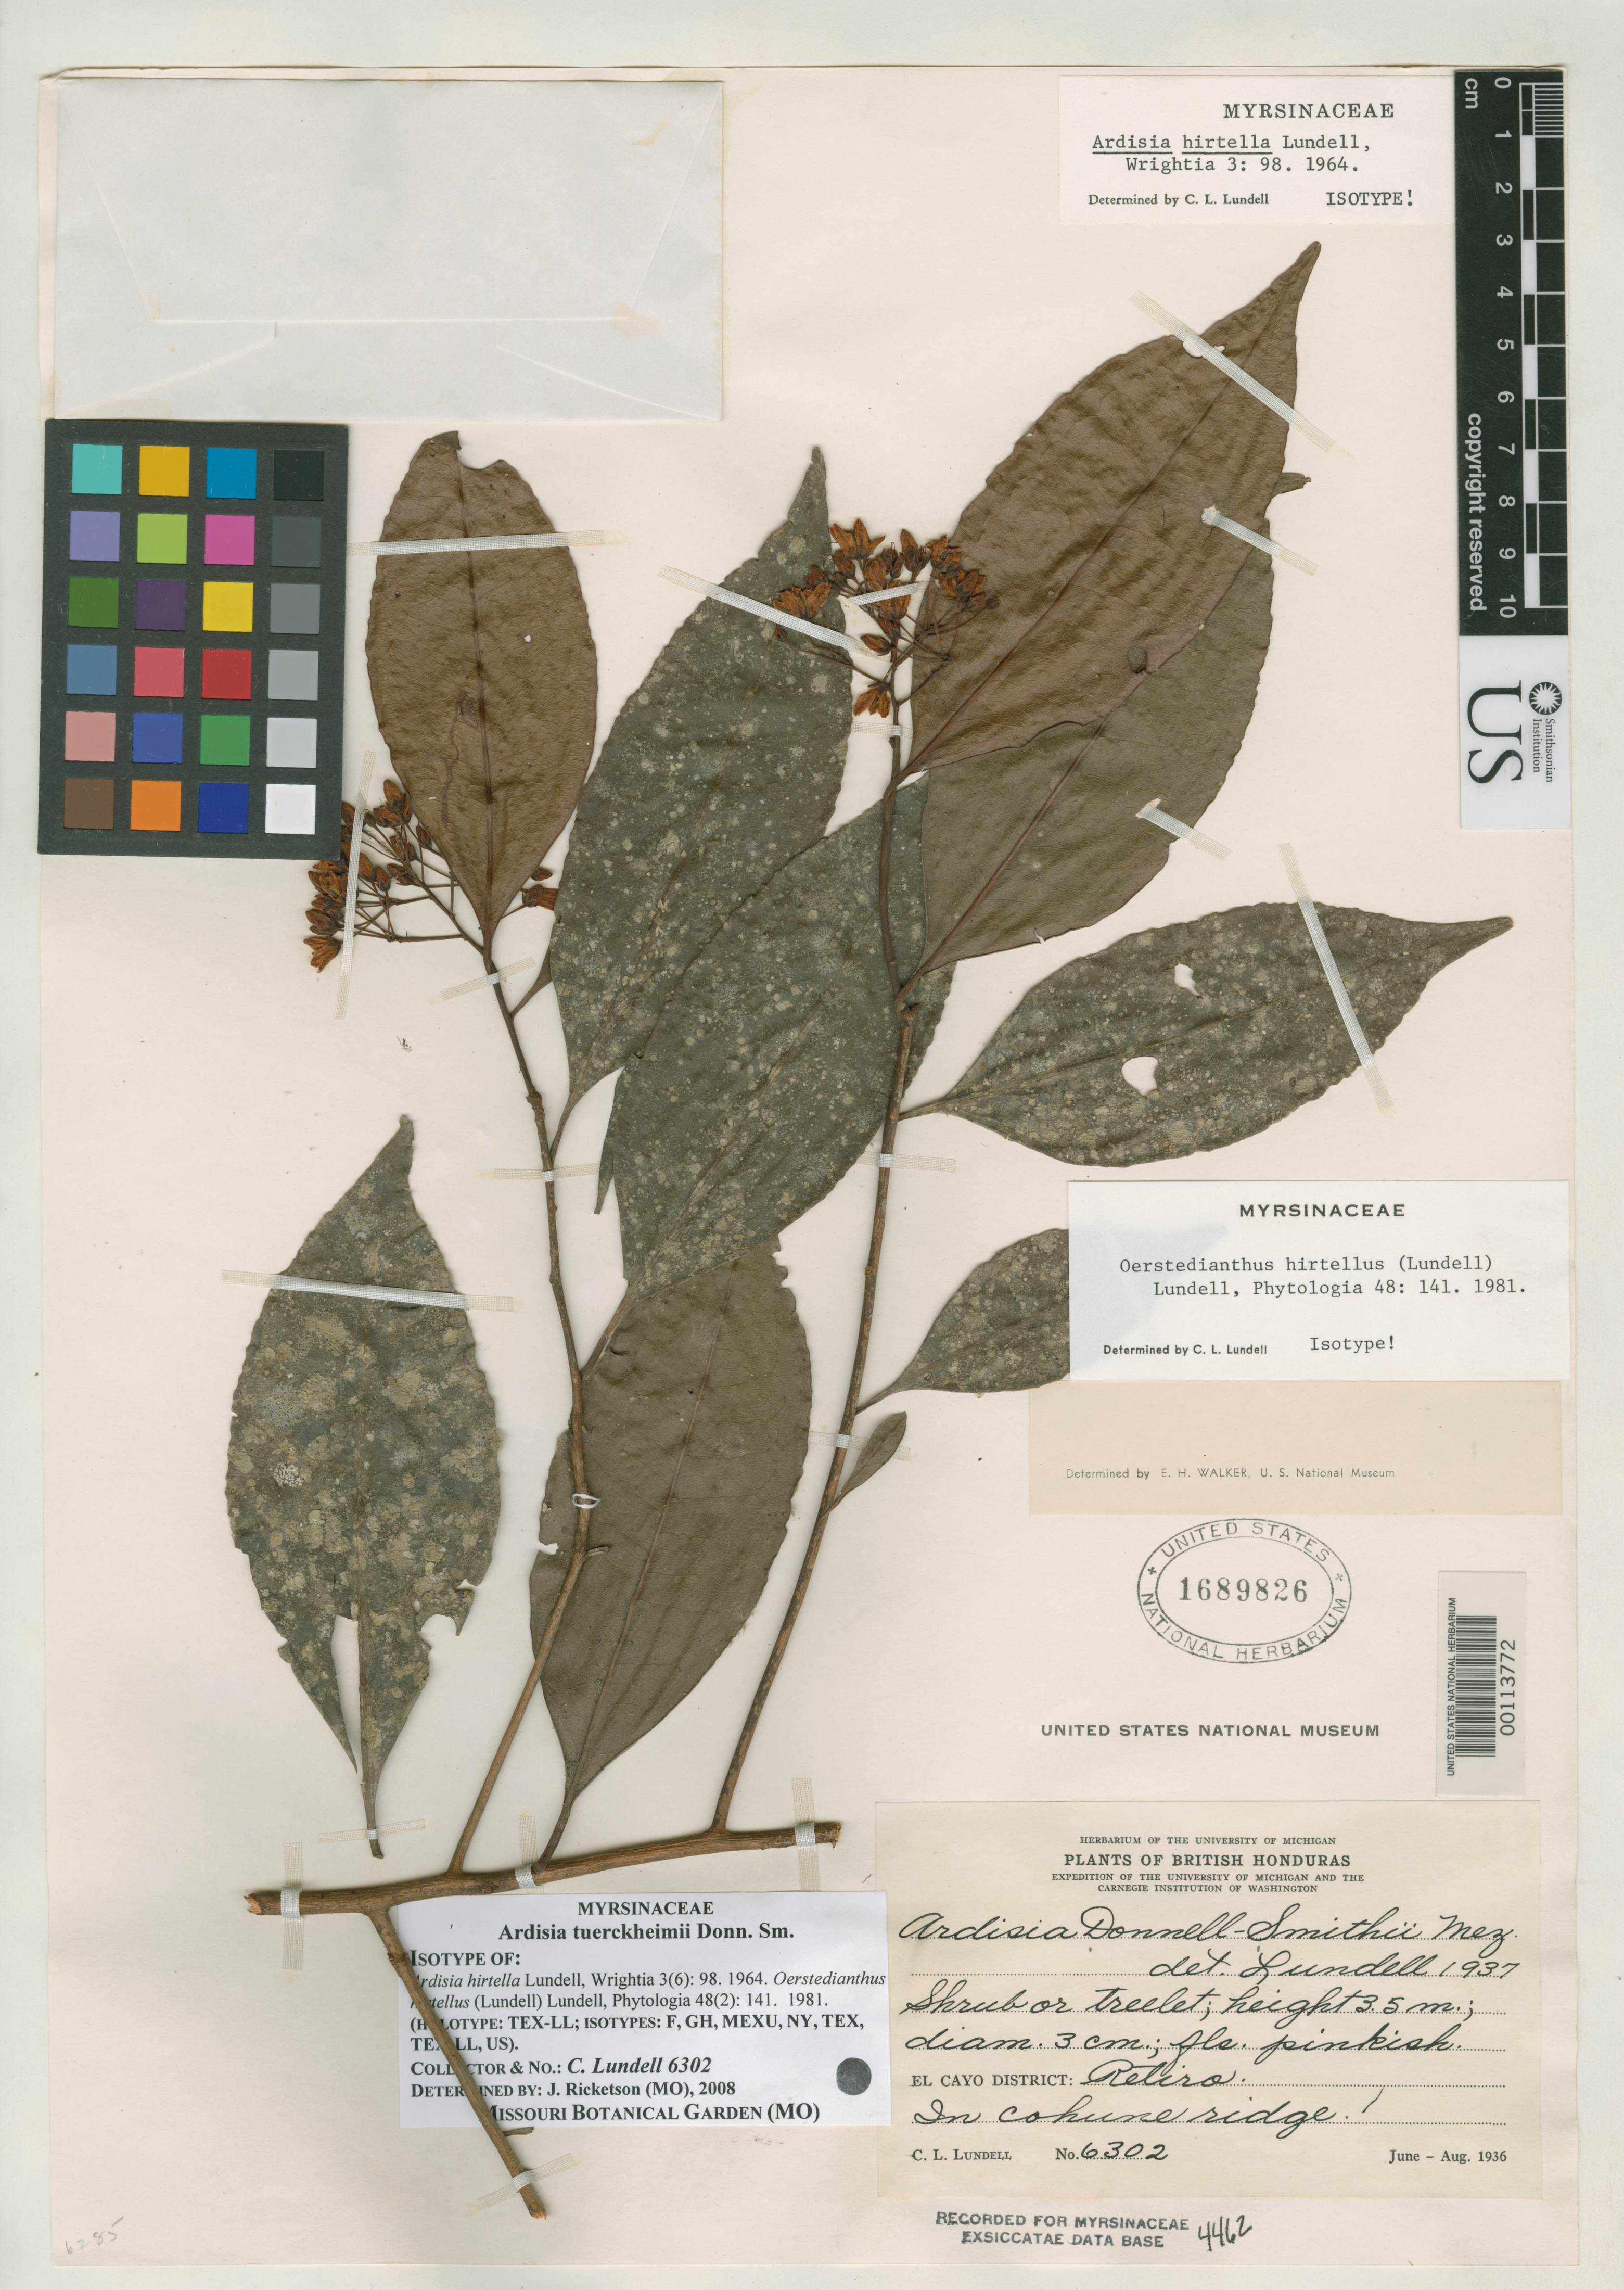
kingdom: Plantae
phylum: Tracheophyta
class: Magnoliopsida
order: Ericales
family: Primulaceae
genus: Ardisia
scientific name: Ardisia hirtella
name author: Lundell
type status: Isotype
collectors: C. L. Lundell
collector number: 6302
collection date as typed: Jun 1936 to -- Aug 1936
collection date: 1936-06/1936-08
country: Belize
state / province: Cayo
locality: Retiro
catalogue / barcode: US 1689826